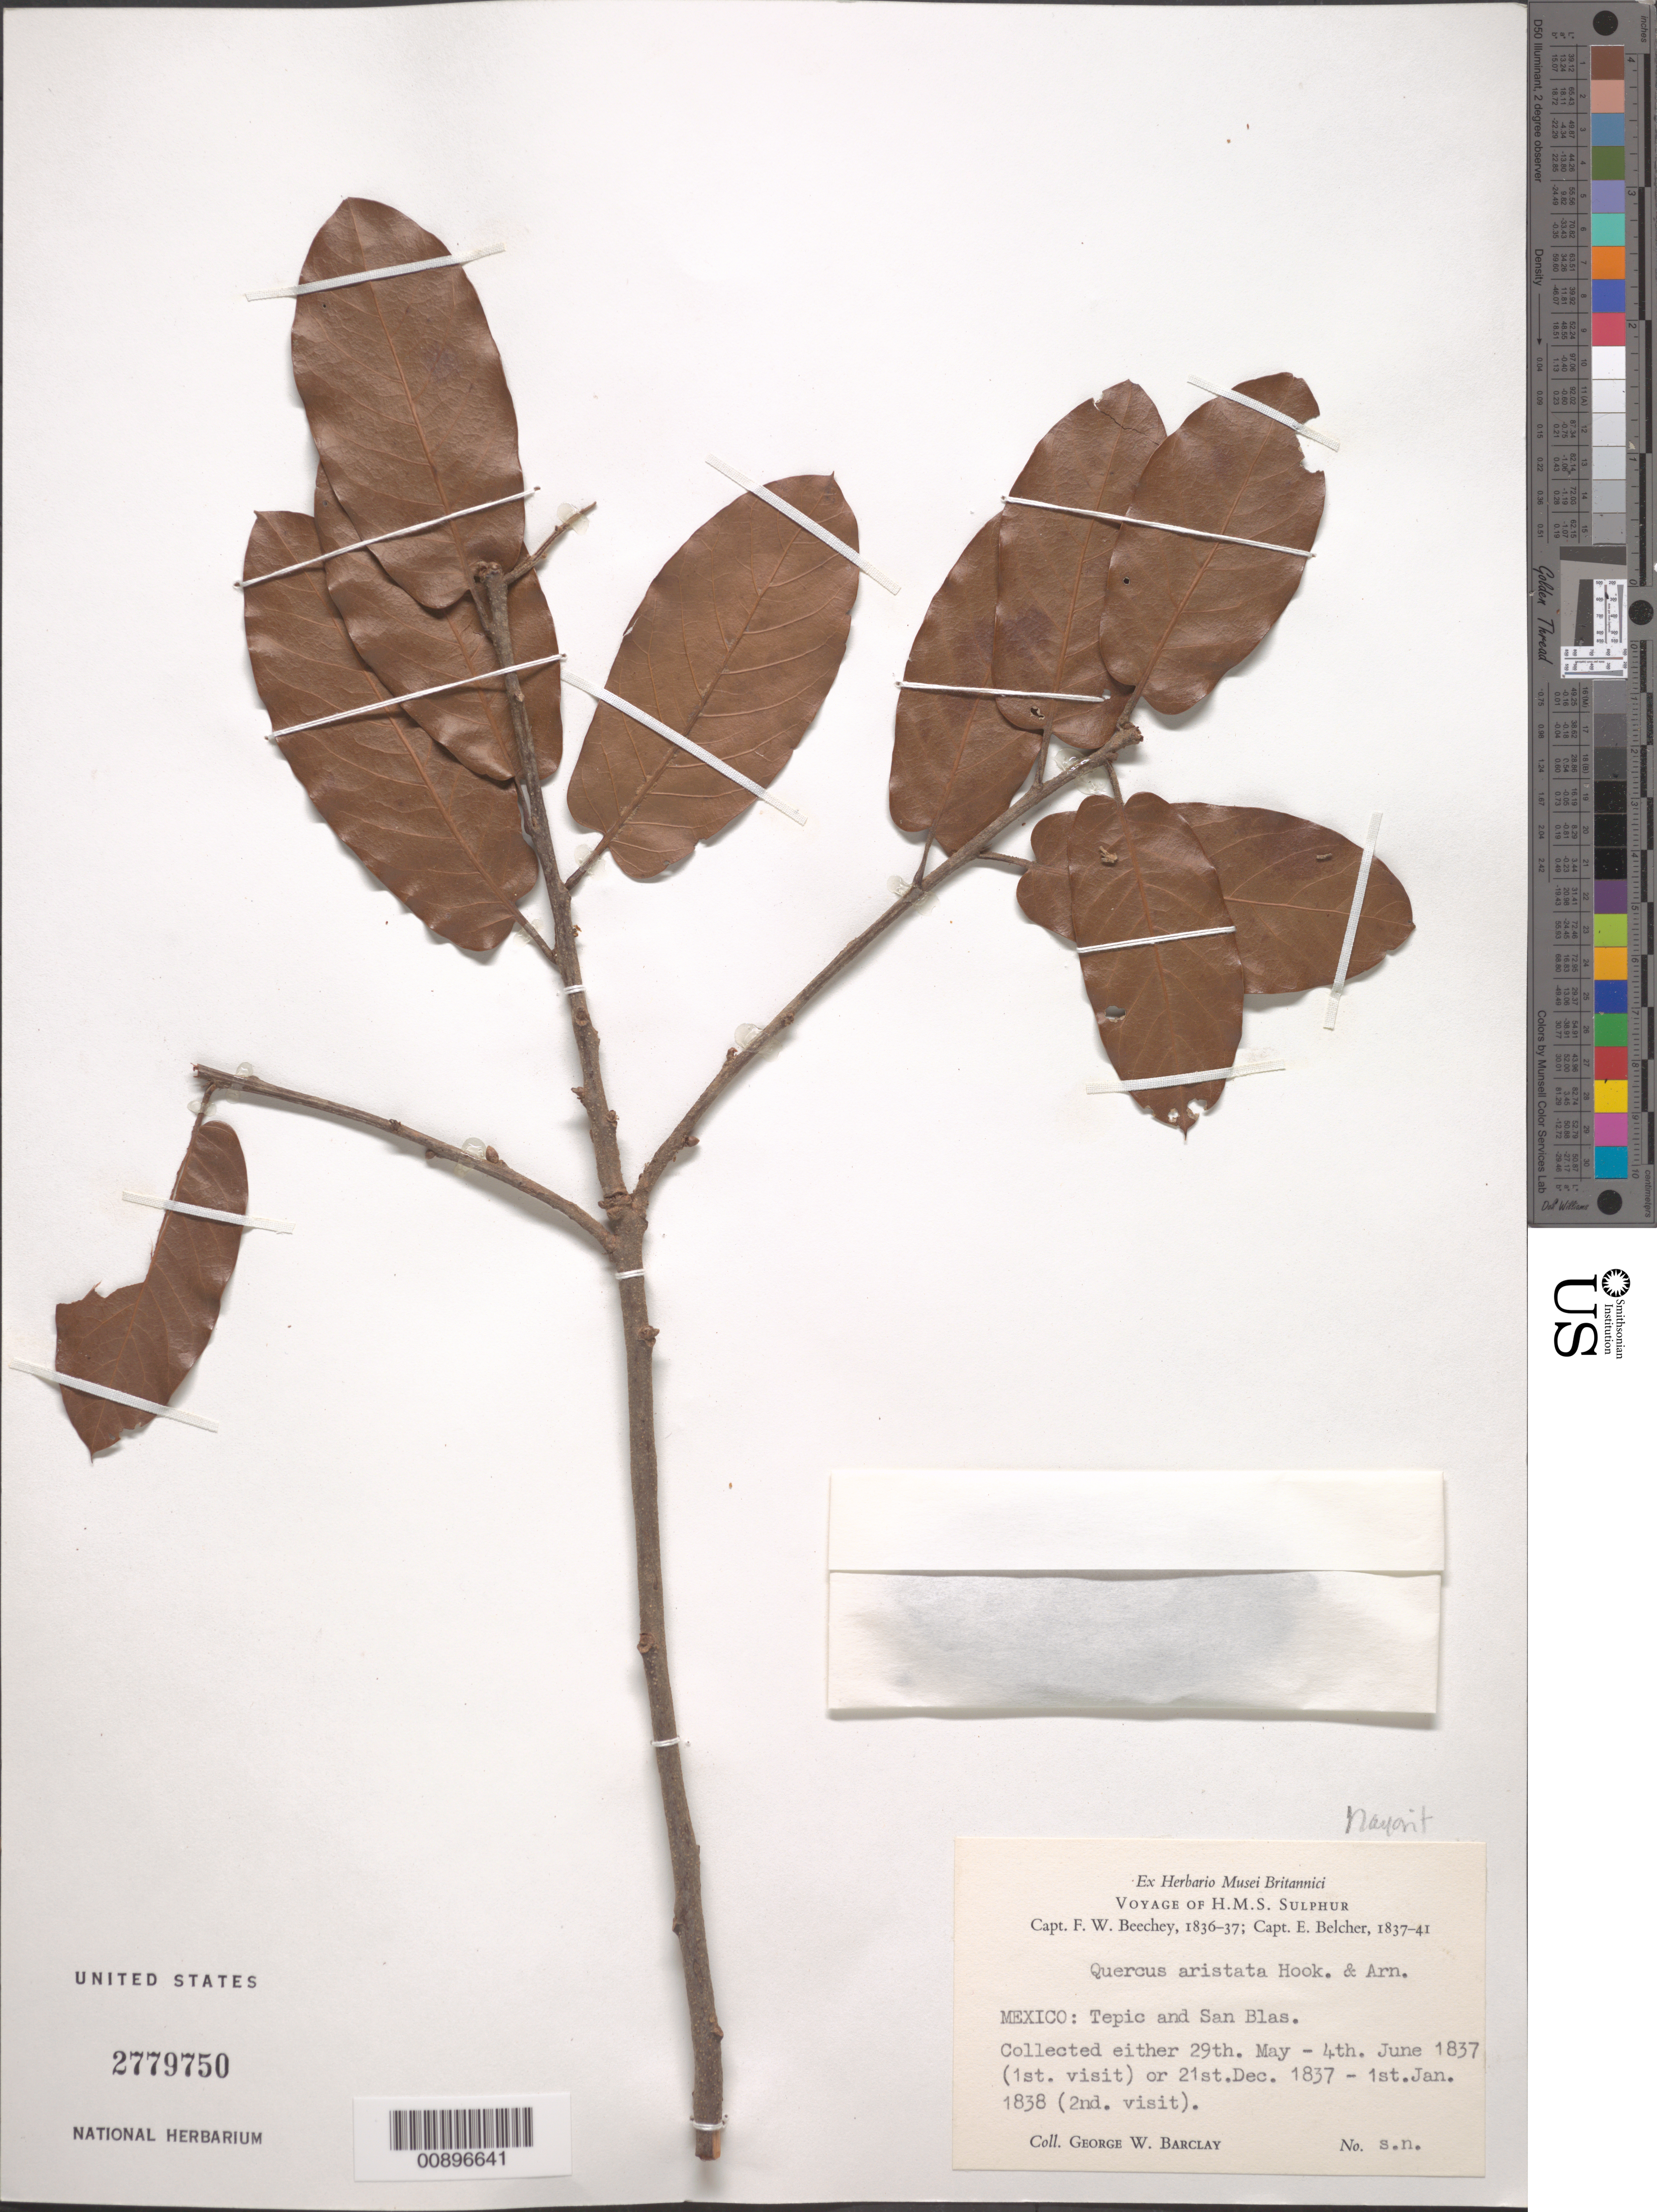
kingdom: Plantae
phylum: Tracheophyta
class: Magnoliopsida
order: Fagales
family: Fagaceae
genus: Quercus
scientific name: Quercus aristata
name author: Hook. & Arn.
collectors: G. W. Barclay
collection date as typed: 29 May 1837 to 04 Jun 1837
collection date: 1837-05-29/1837-06-04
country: Mexico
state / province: Nayarit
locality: Tepic and San Blas.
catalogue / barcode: US 2779750